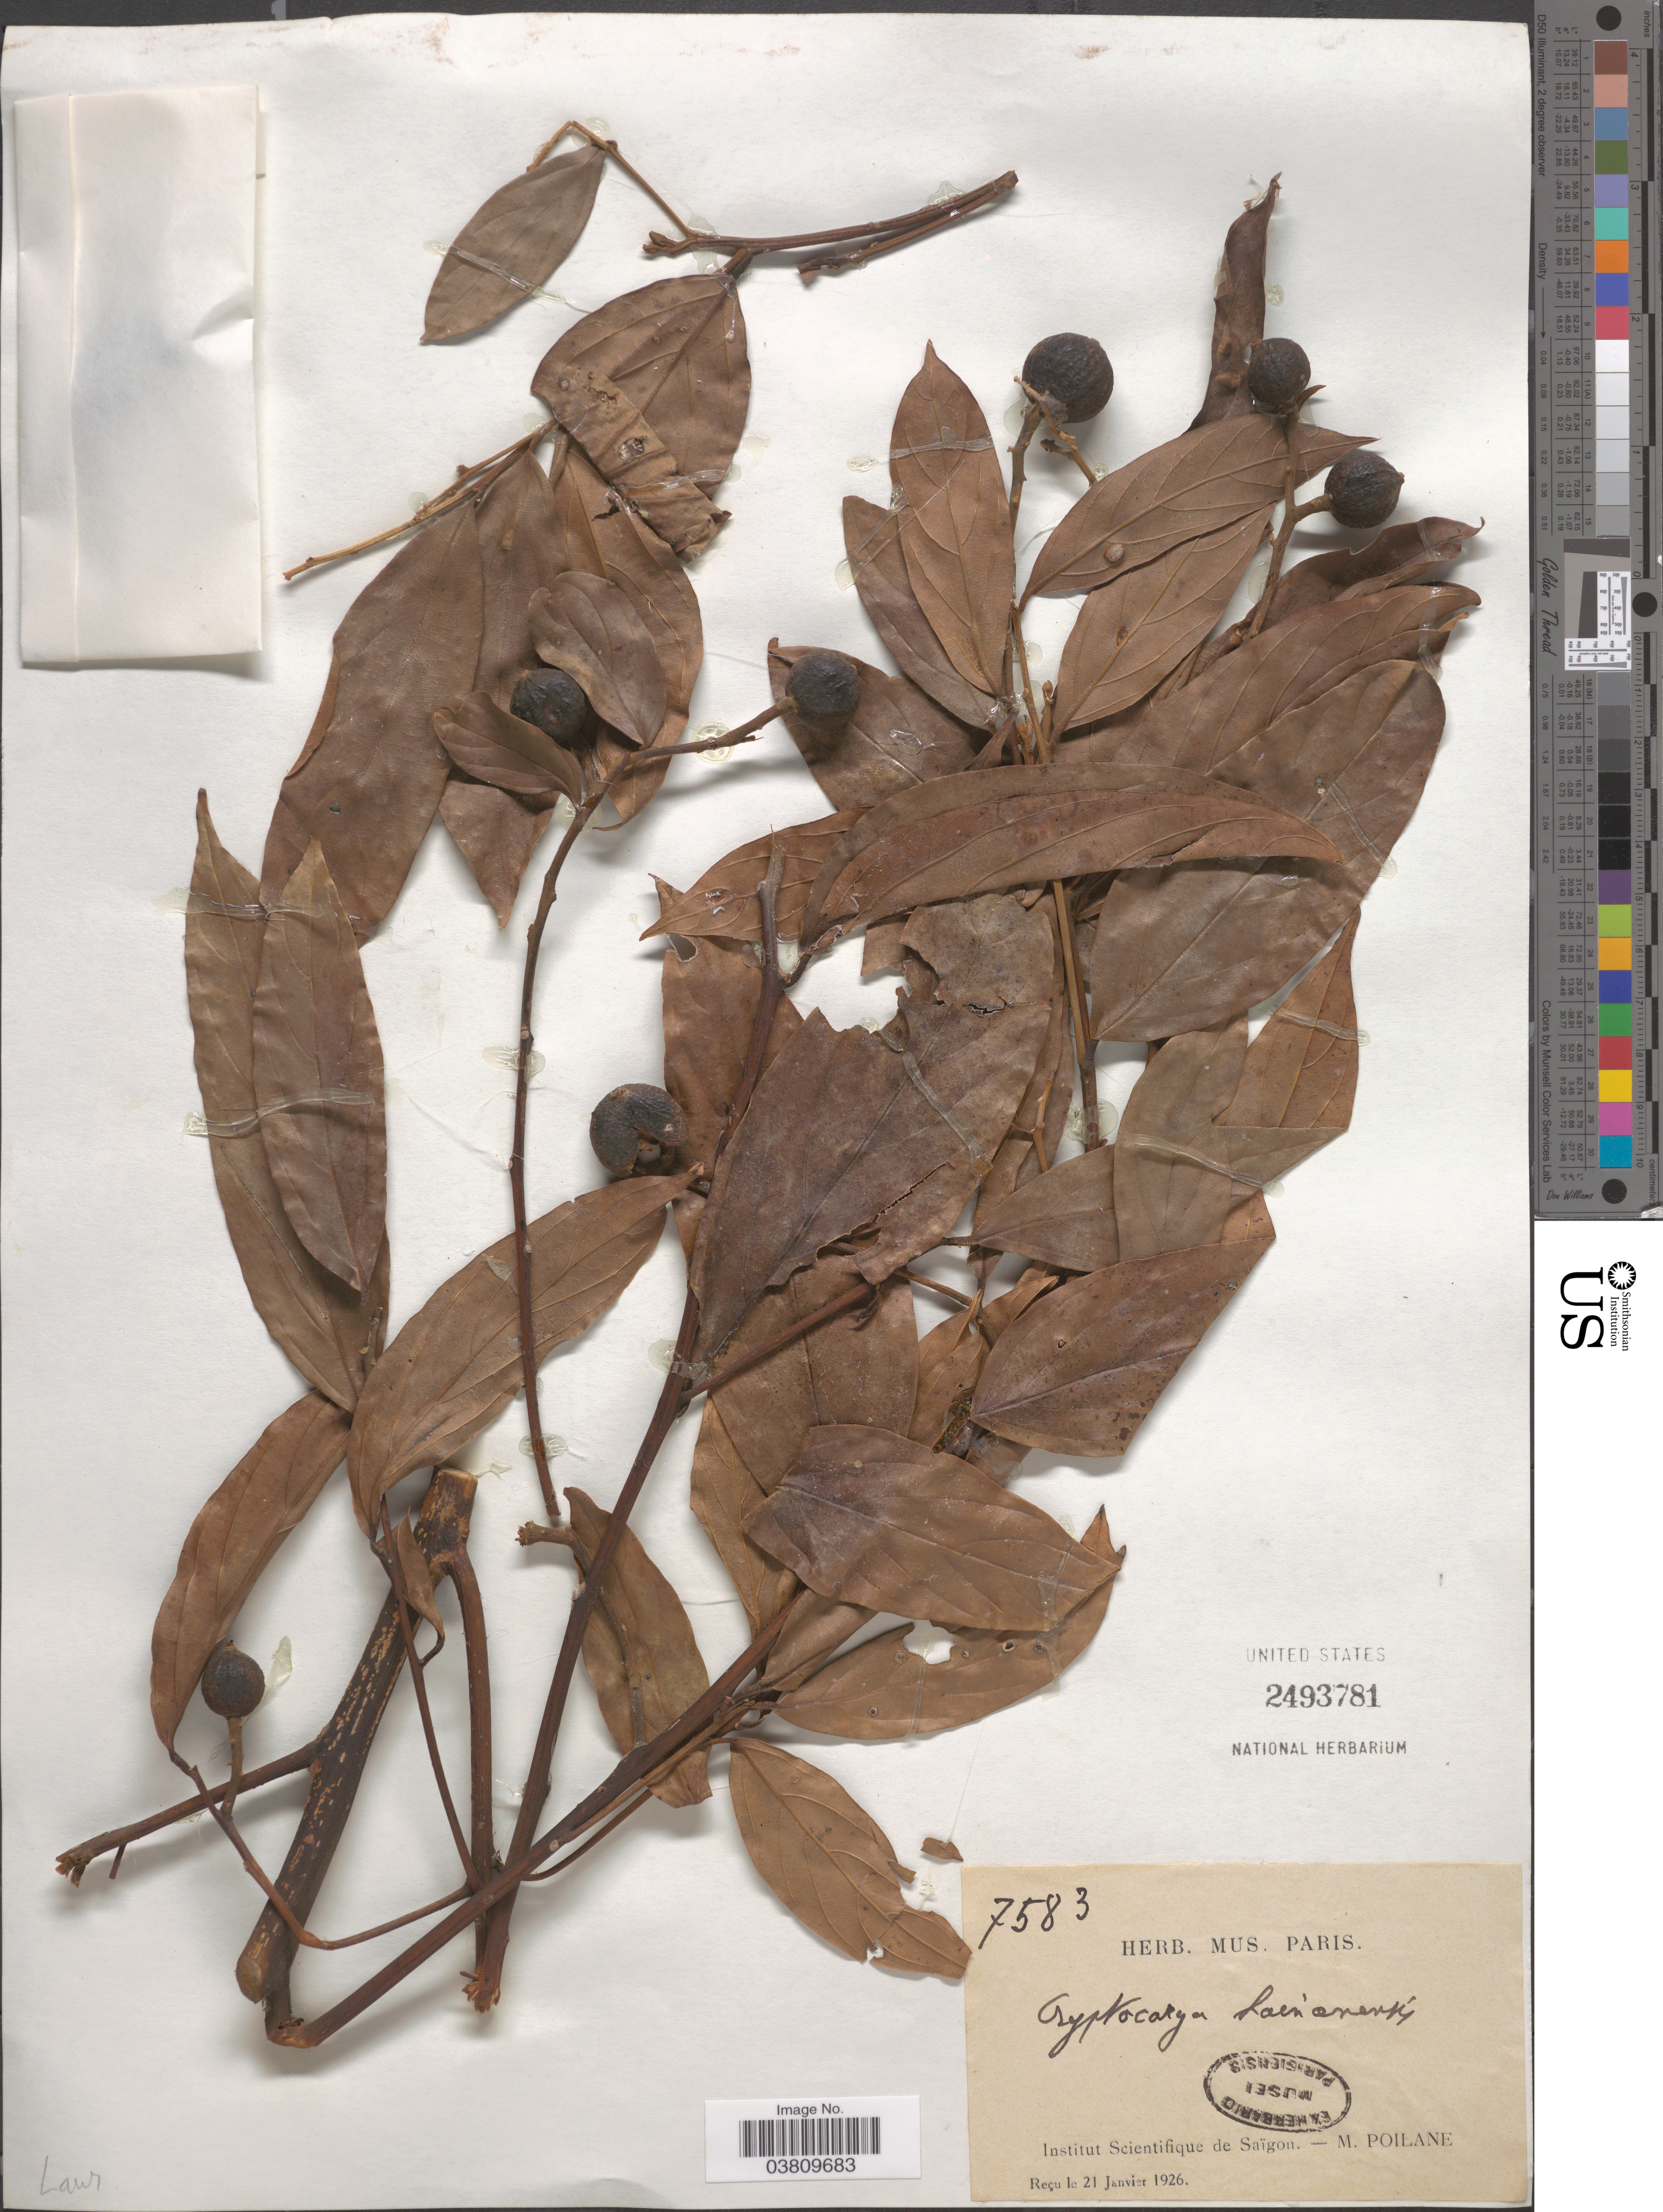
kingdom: Plantae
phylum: Tracheophyta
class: Magnoliopsida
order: Laurales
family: Lauraceae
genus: Cryptocarya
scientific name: Cryptocarya hainanensis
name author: Merr.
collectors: M. Poilane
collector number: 7583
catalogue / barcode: US 2493781